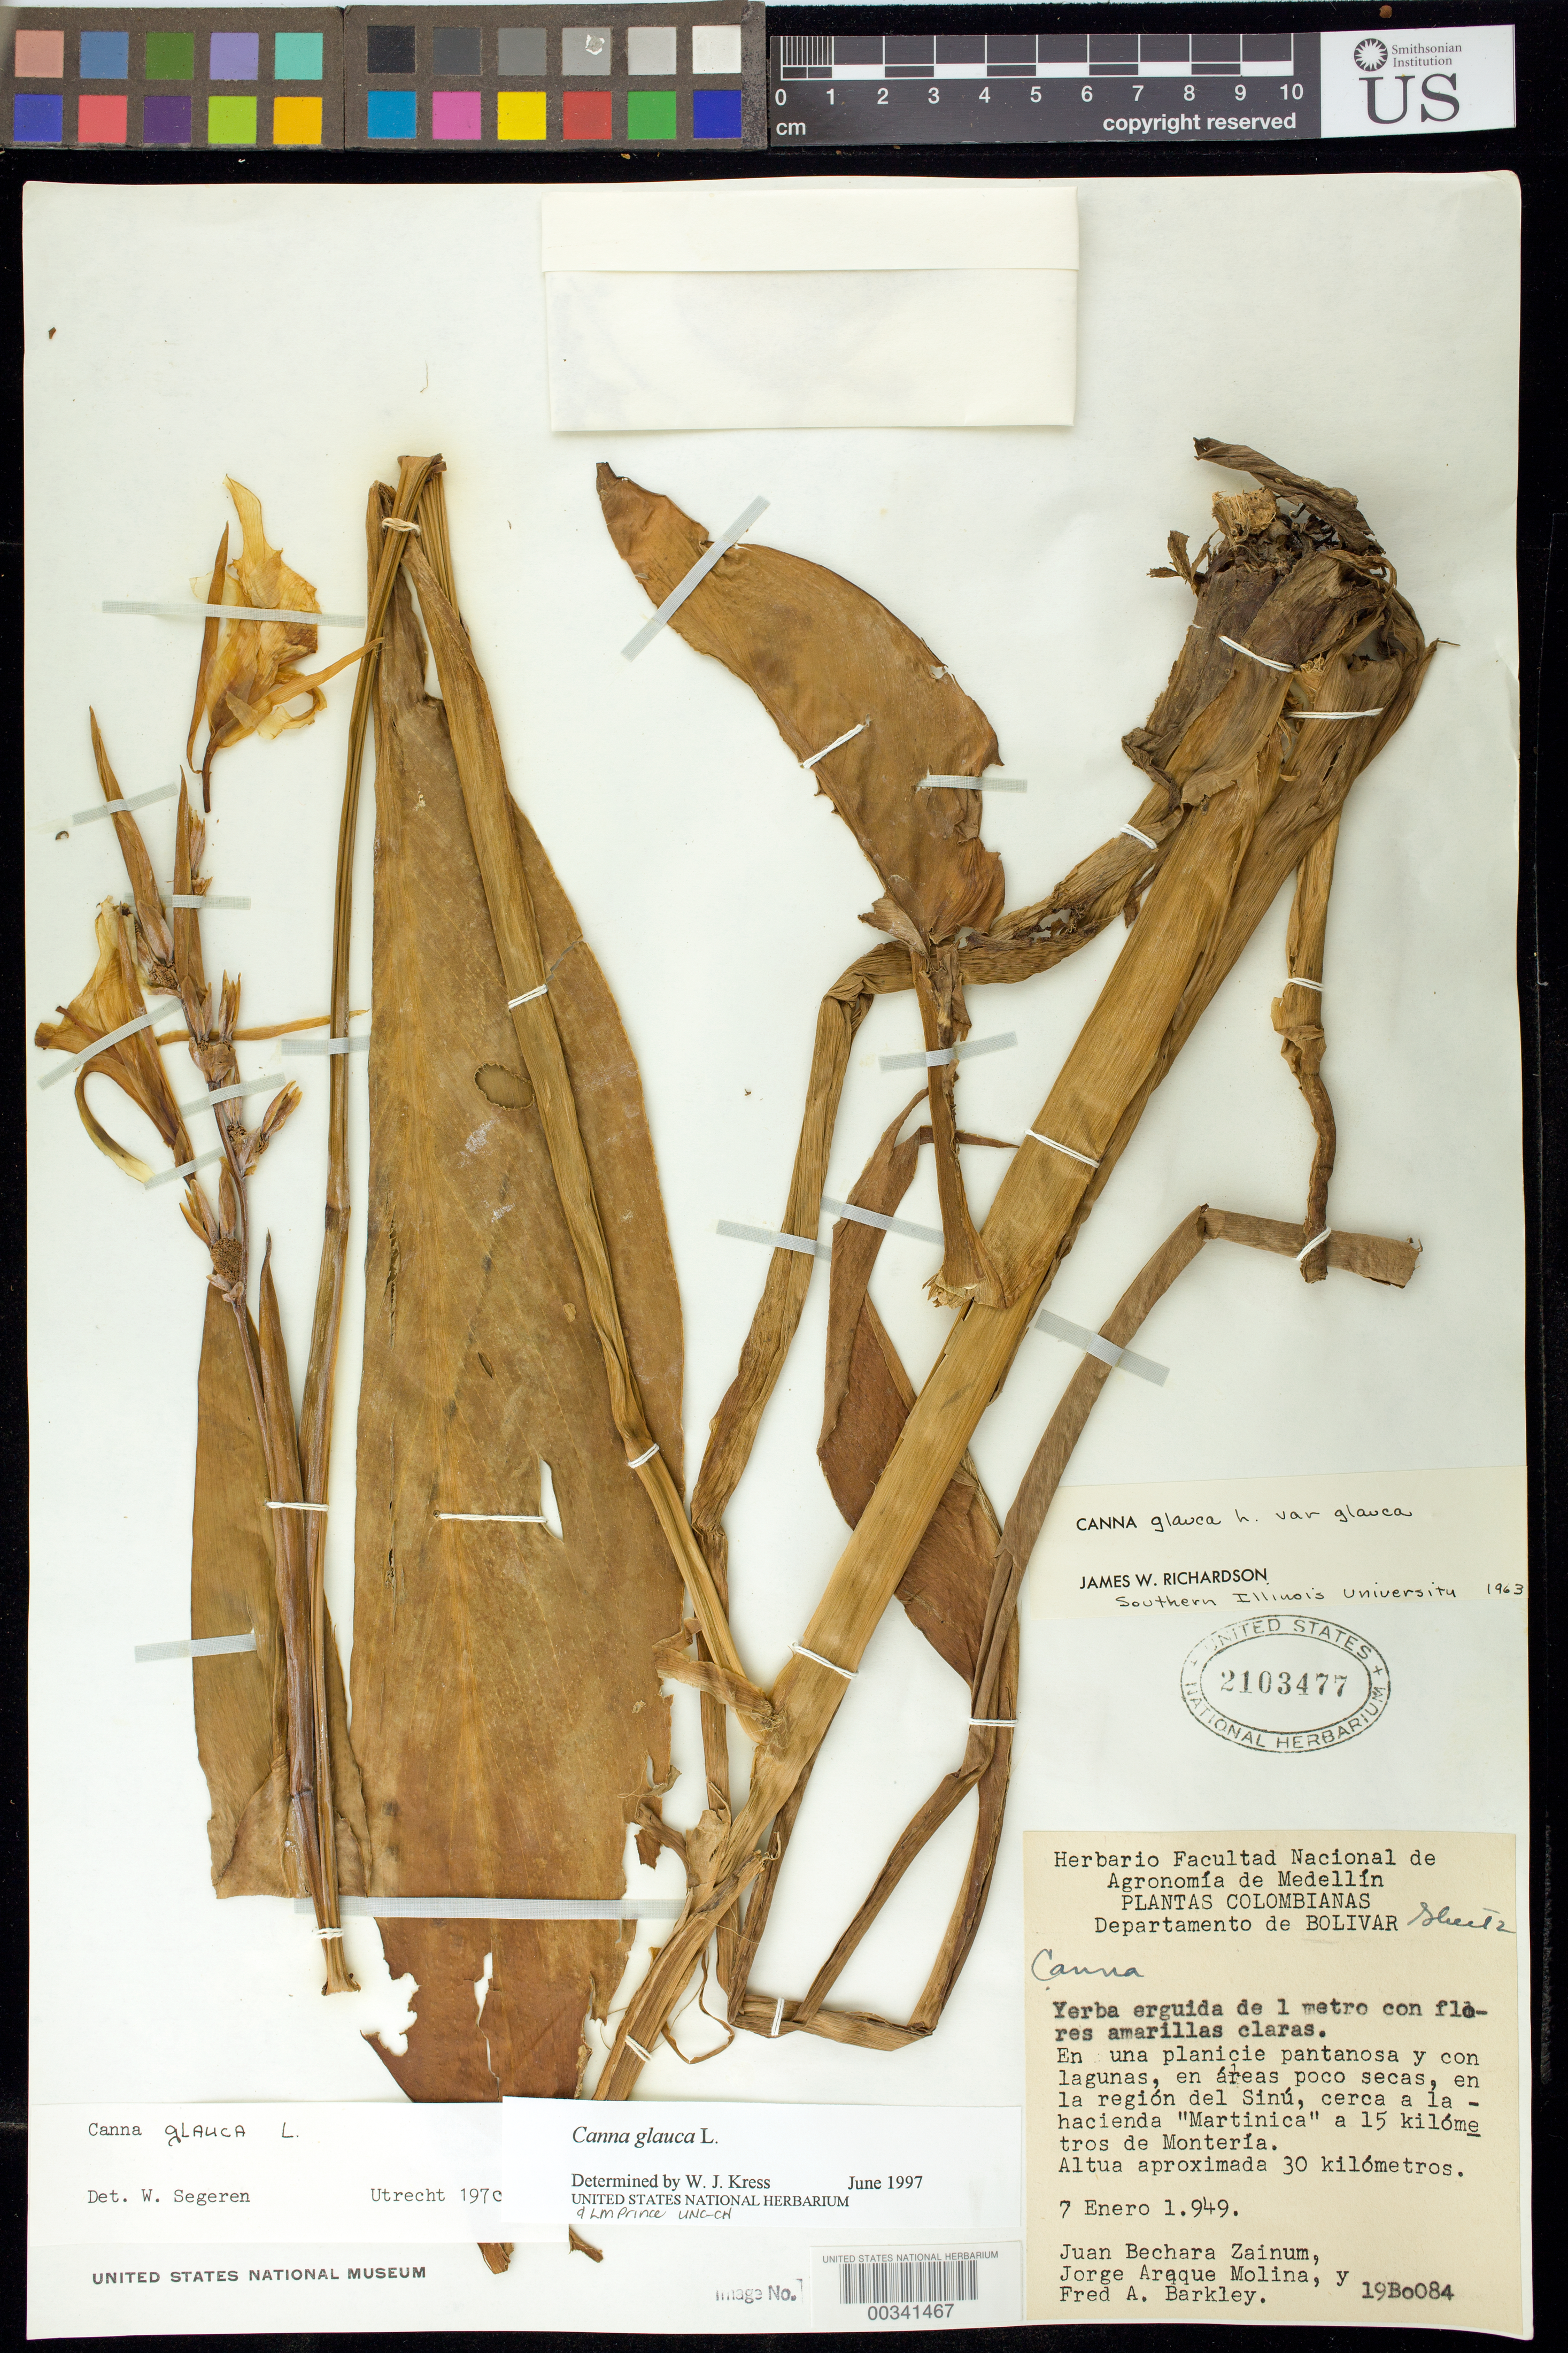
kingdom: Plantae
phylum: Tracheophyta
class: Liliopsida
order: Zingiberales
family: Cannaceae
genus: Canna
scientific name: Canna glauca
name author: L.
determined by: Segeren, W.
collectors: J. Zainúm, J. Araque Molina & F. A. Barkley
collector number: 19bo084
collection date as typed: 07 Jan 1949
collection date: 1949-01-07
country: Colombia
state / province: Bolívar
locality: En la region del Sinu, Cerca a la Hacienda "Martinica" a 15 - km de Monteria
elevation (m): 30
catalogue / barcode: US 2103477